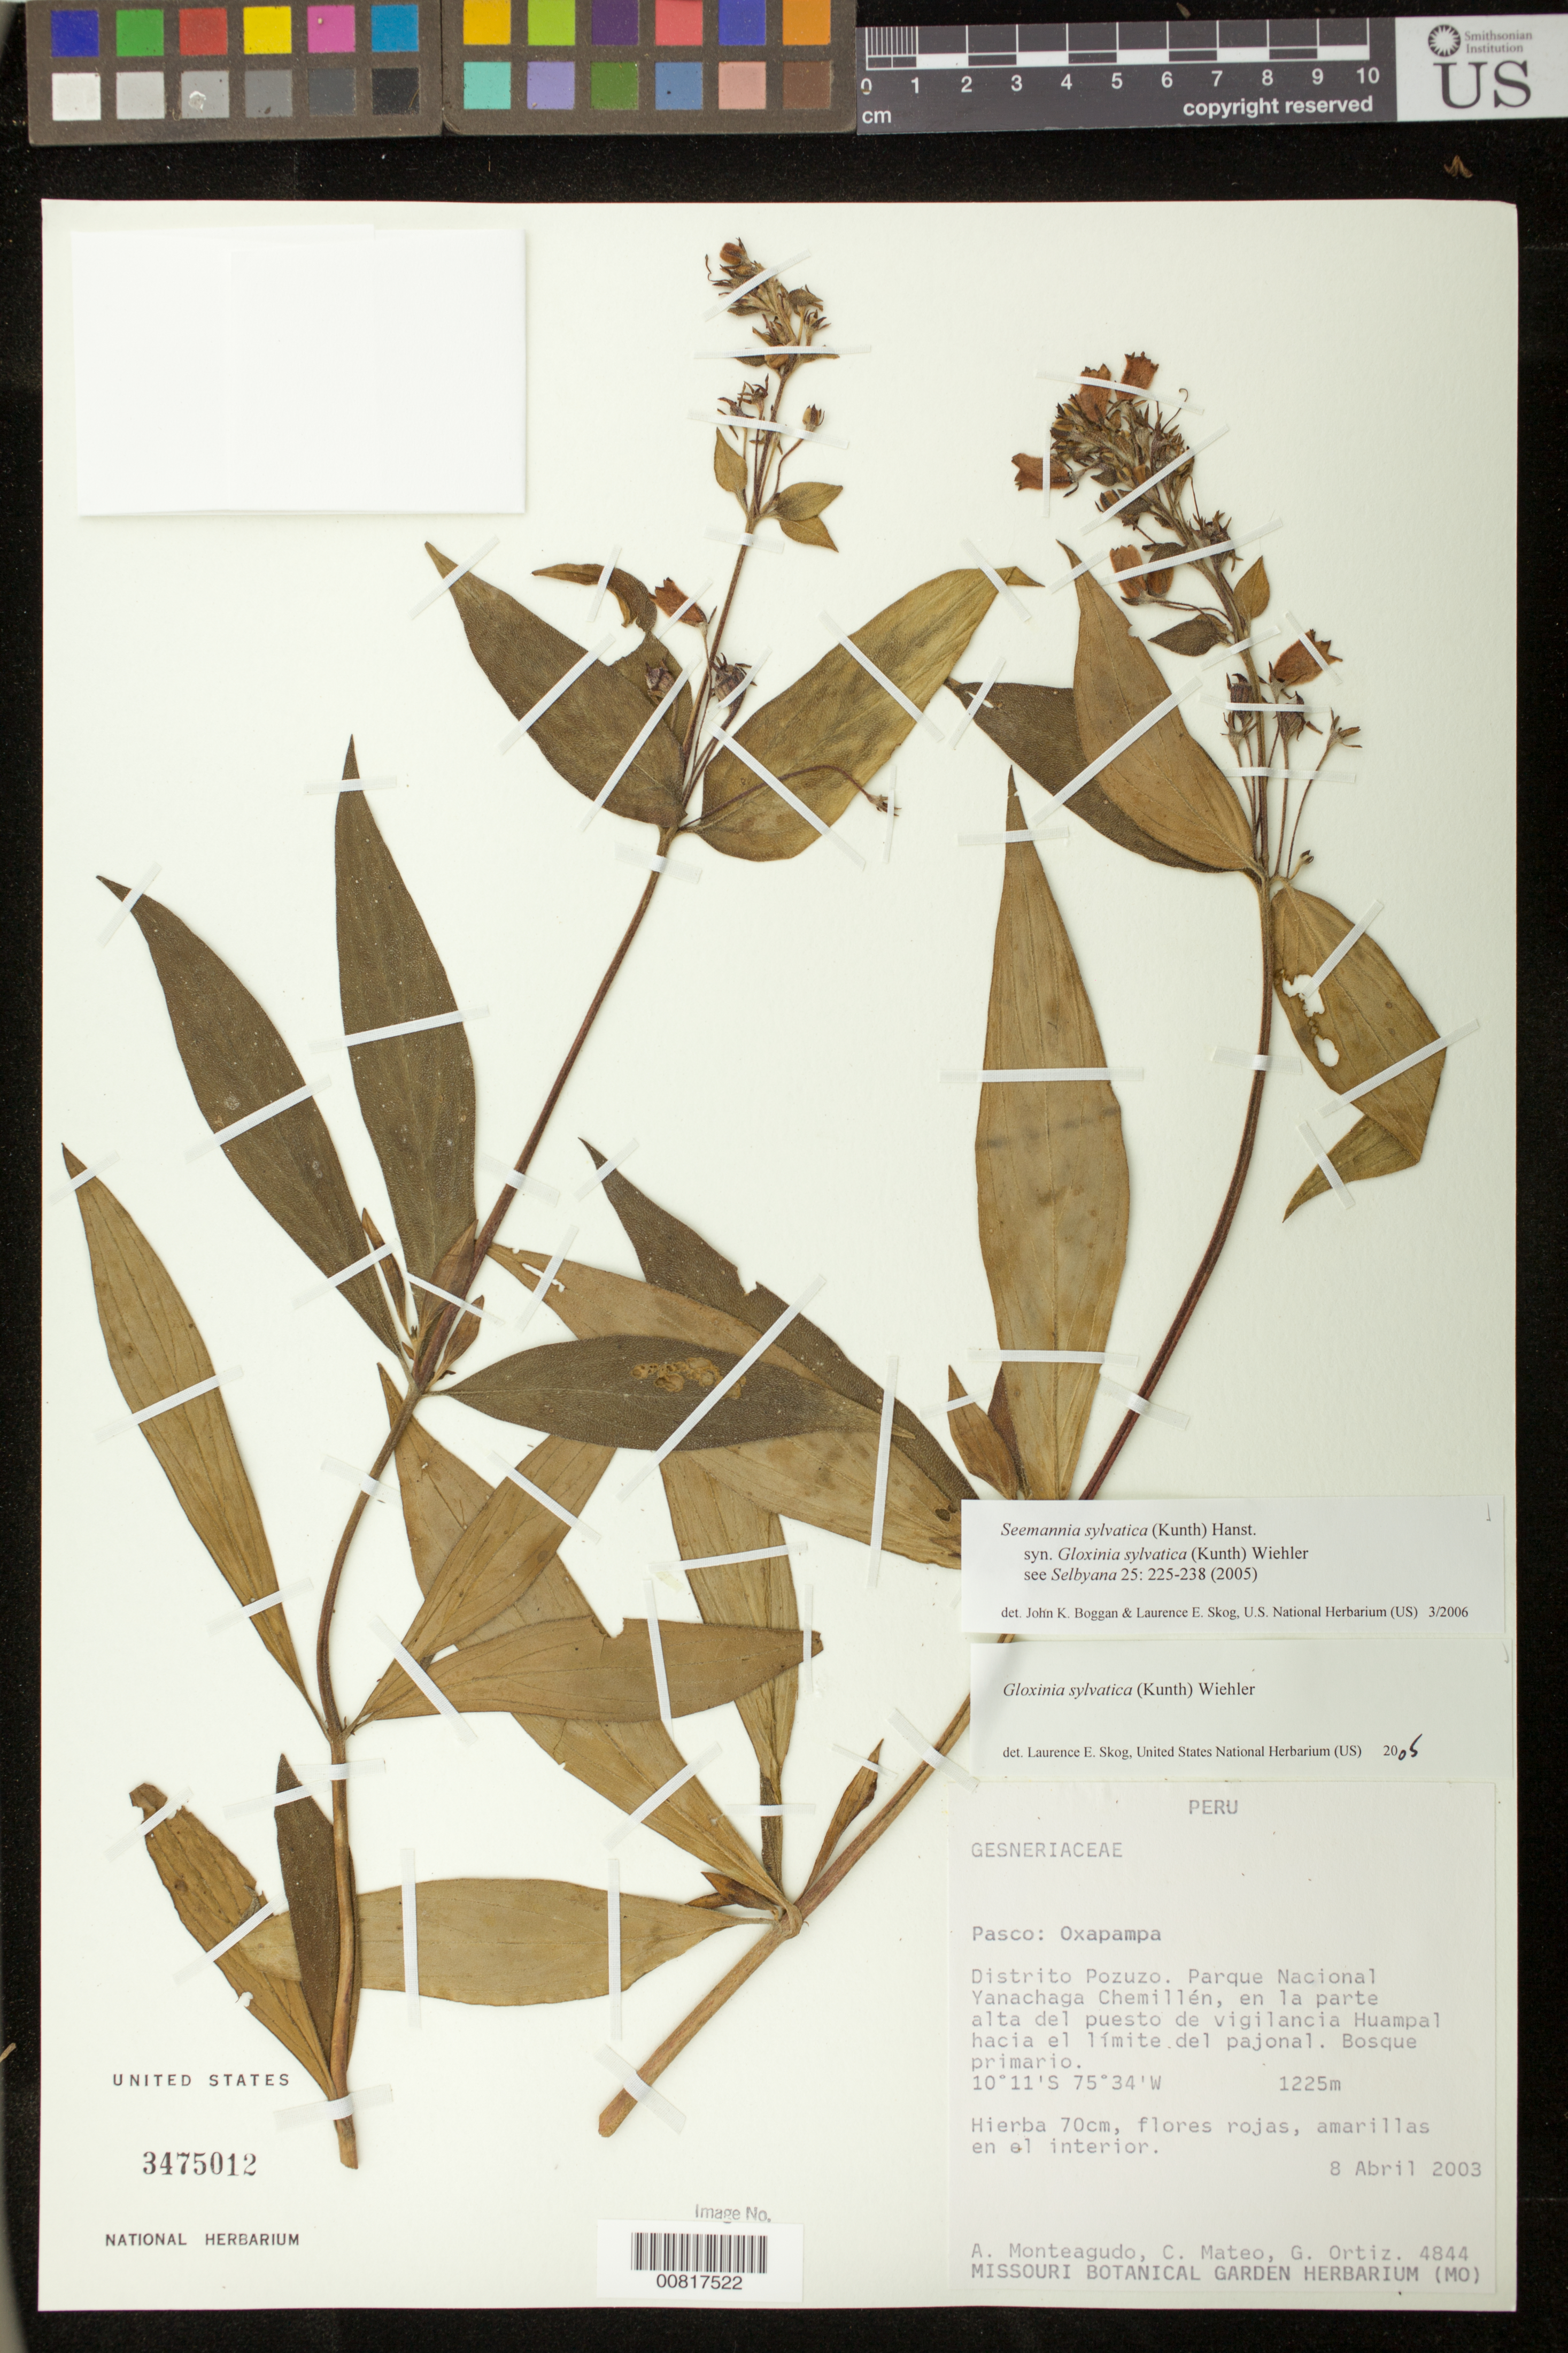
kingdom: Plantae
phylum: Tracheophyta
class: Magnoliopsida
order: Lamiales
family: Gesneriaceae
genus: Seemannia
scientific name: Seemannia sylvatica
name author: (Kunth) Hanst.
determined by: Boggan, J. K.; Skog, L. E.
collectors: A. Monteagudo, C. Mateo & G. Ortiz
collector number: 4844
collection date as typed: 08 Apr 2003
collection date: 2003-04-08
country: Peru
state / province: Pasco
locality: Pasco: Oxapampa. Distrito Pozuzo. Parque Nacional Yanachaga Chemillén, en la parte alta del puesto de vigilancia Huampal hacia el límite del pajonal.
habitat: Bosque primario.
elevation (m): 1225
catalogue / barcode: US 3475012